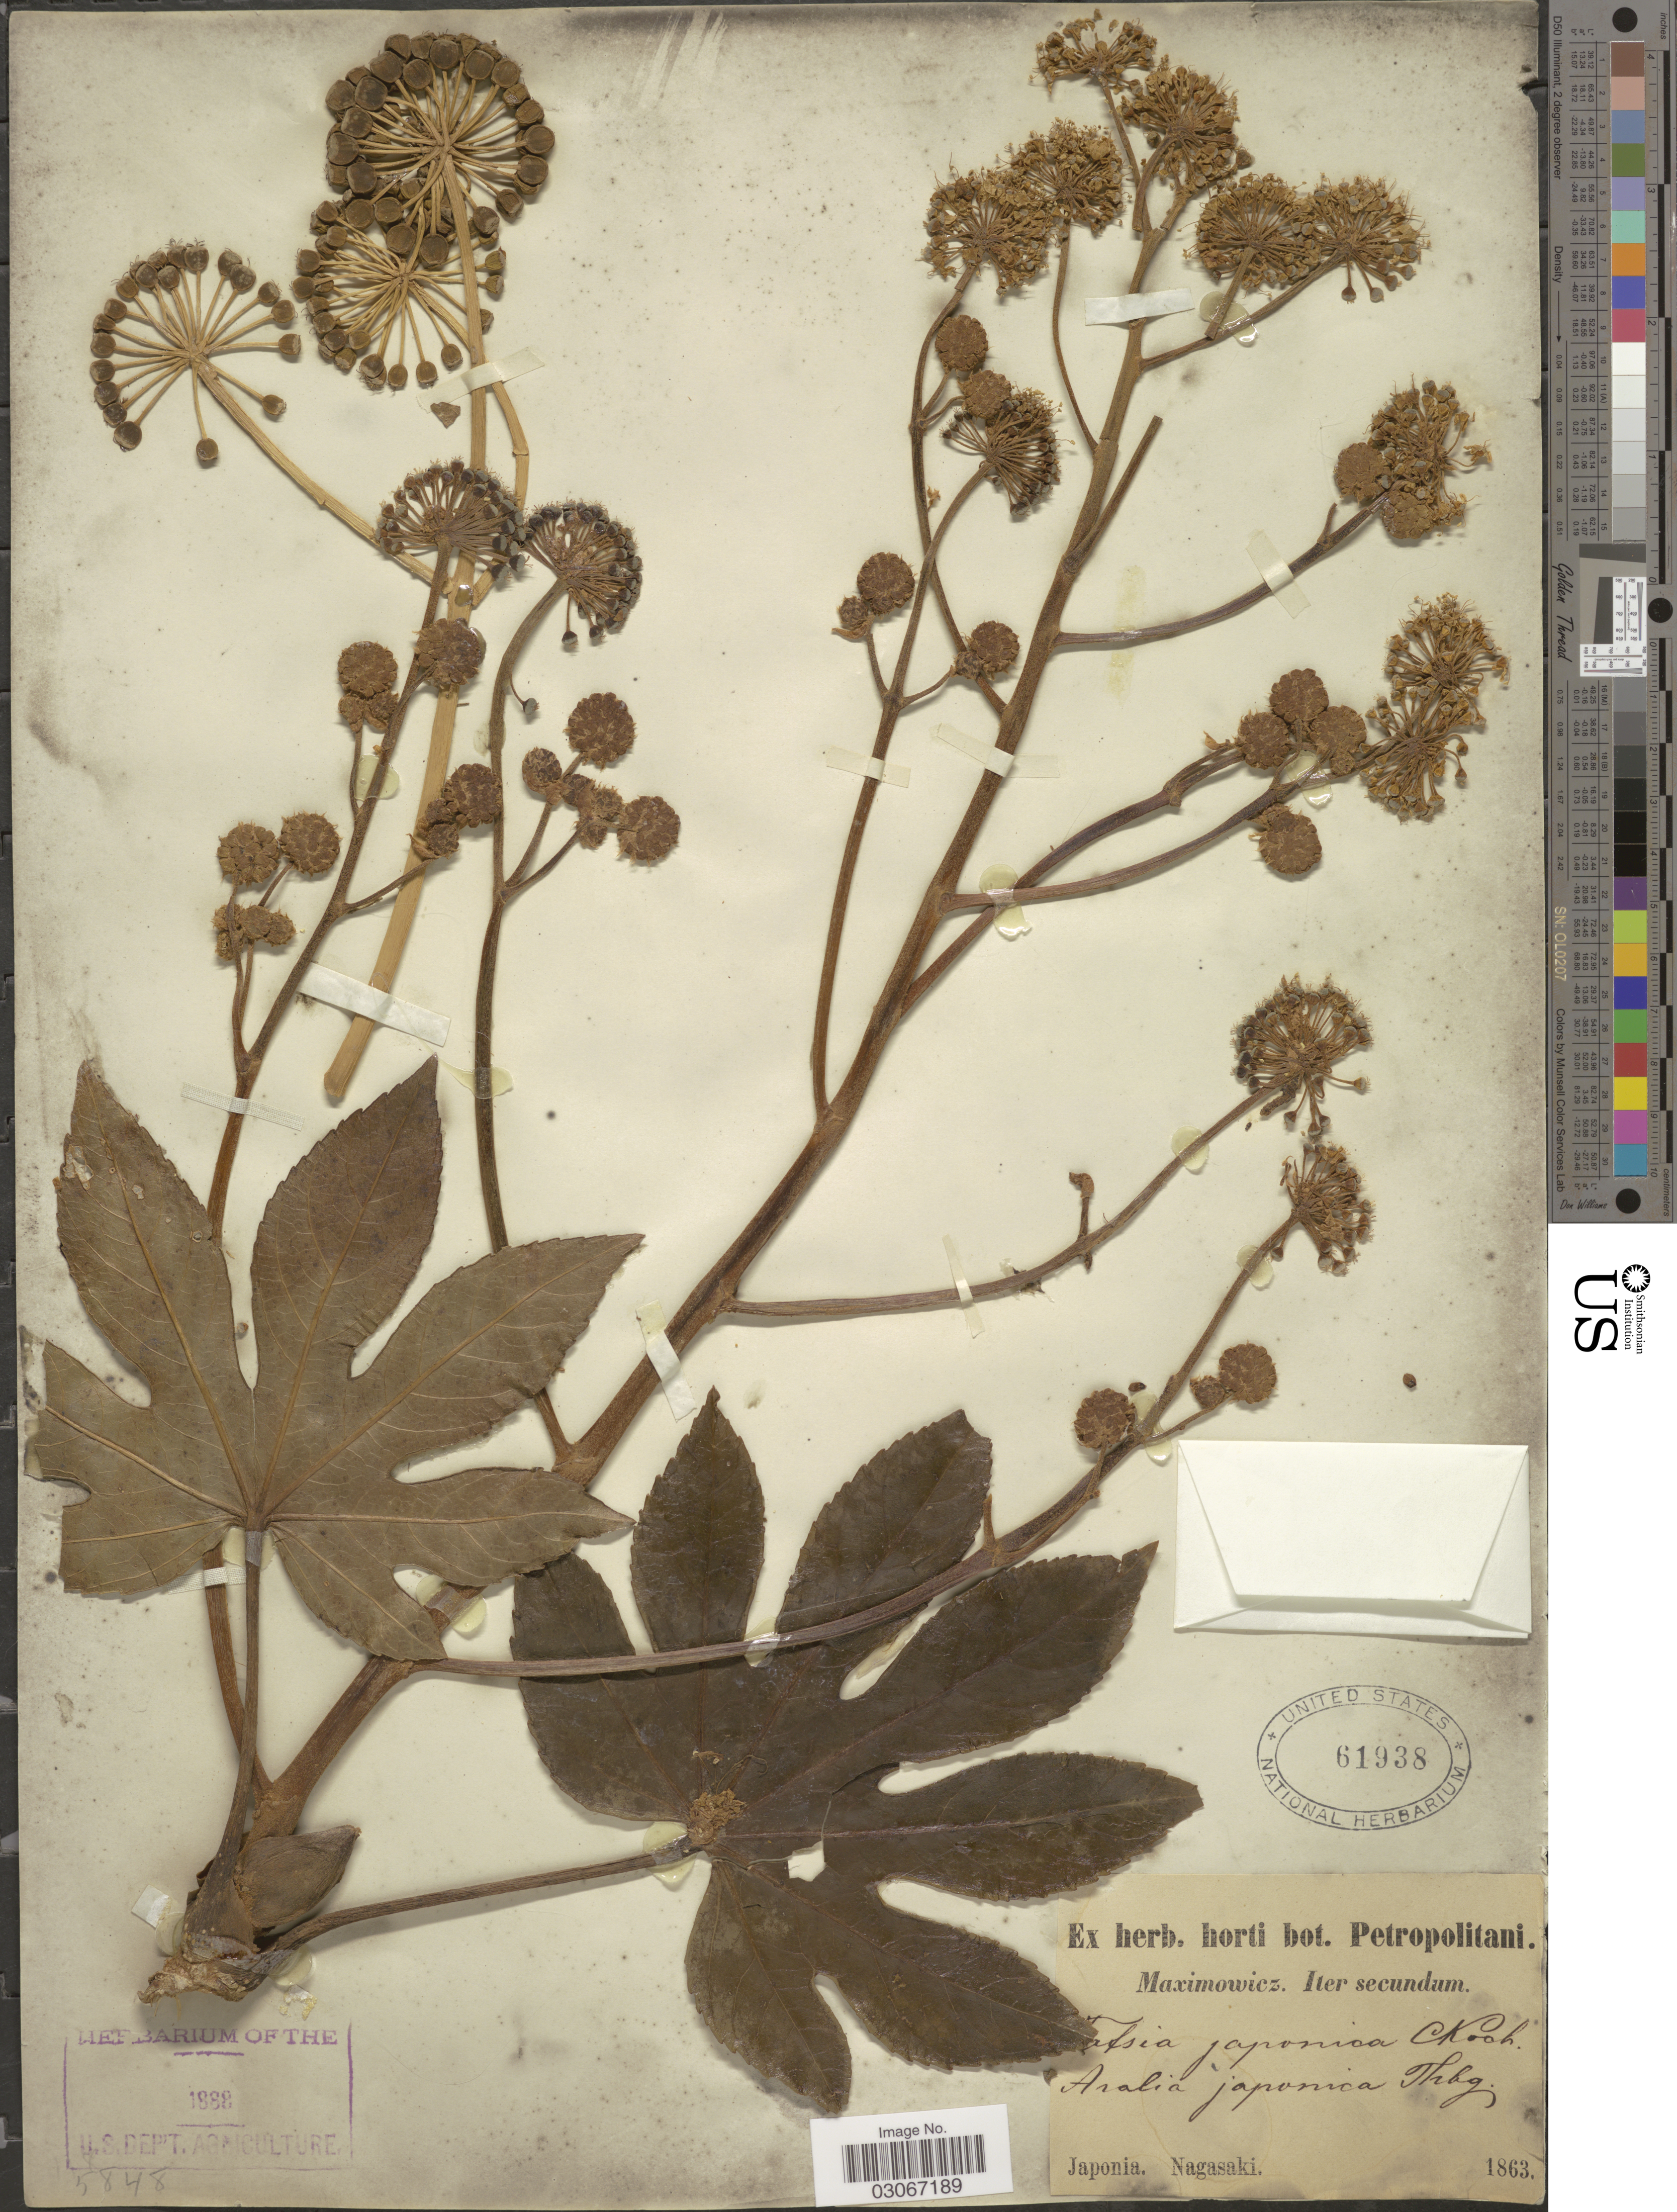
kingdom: Plantae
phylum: Tracheophyta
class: Magnoliopsida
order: Apiales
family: Araliaceae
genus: Fatsia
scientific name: Fatsia japonica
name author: (Thunb.) Decne. & Planch.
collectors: Maximowicz, --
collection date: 1863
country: Japan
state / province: Nagasaki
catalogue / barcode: US 61938